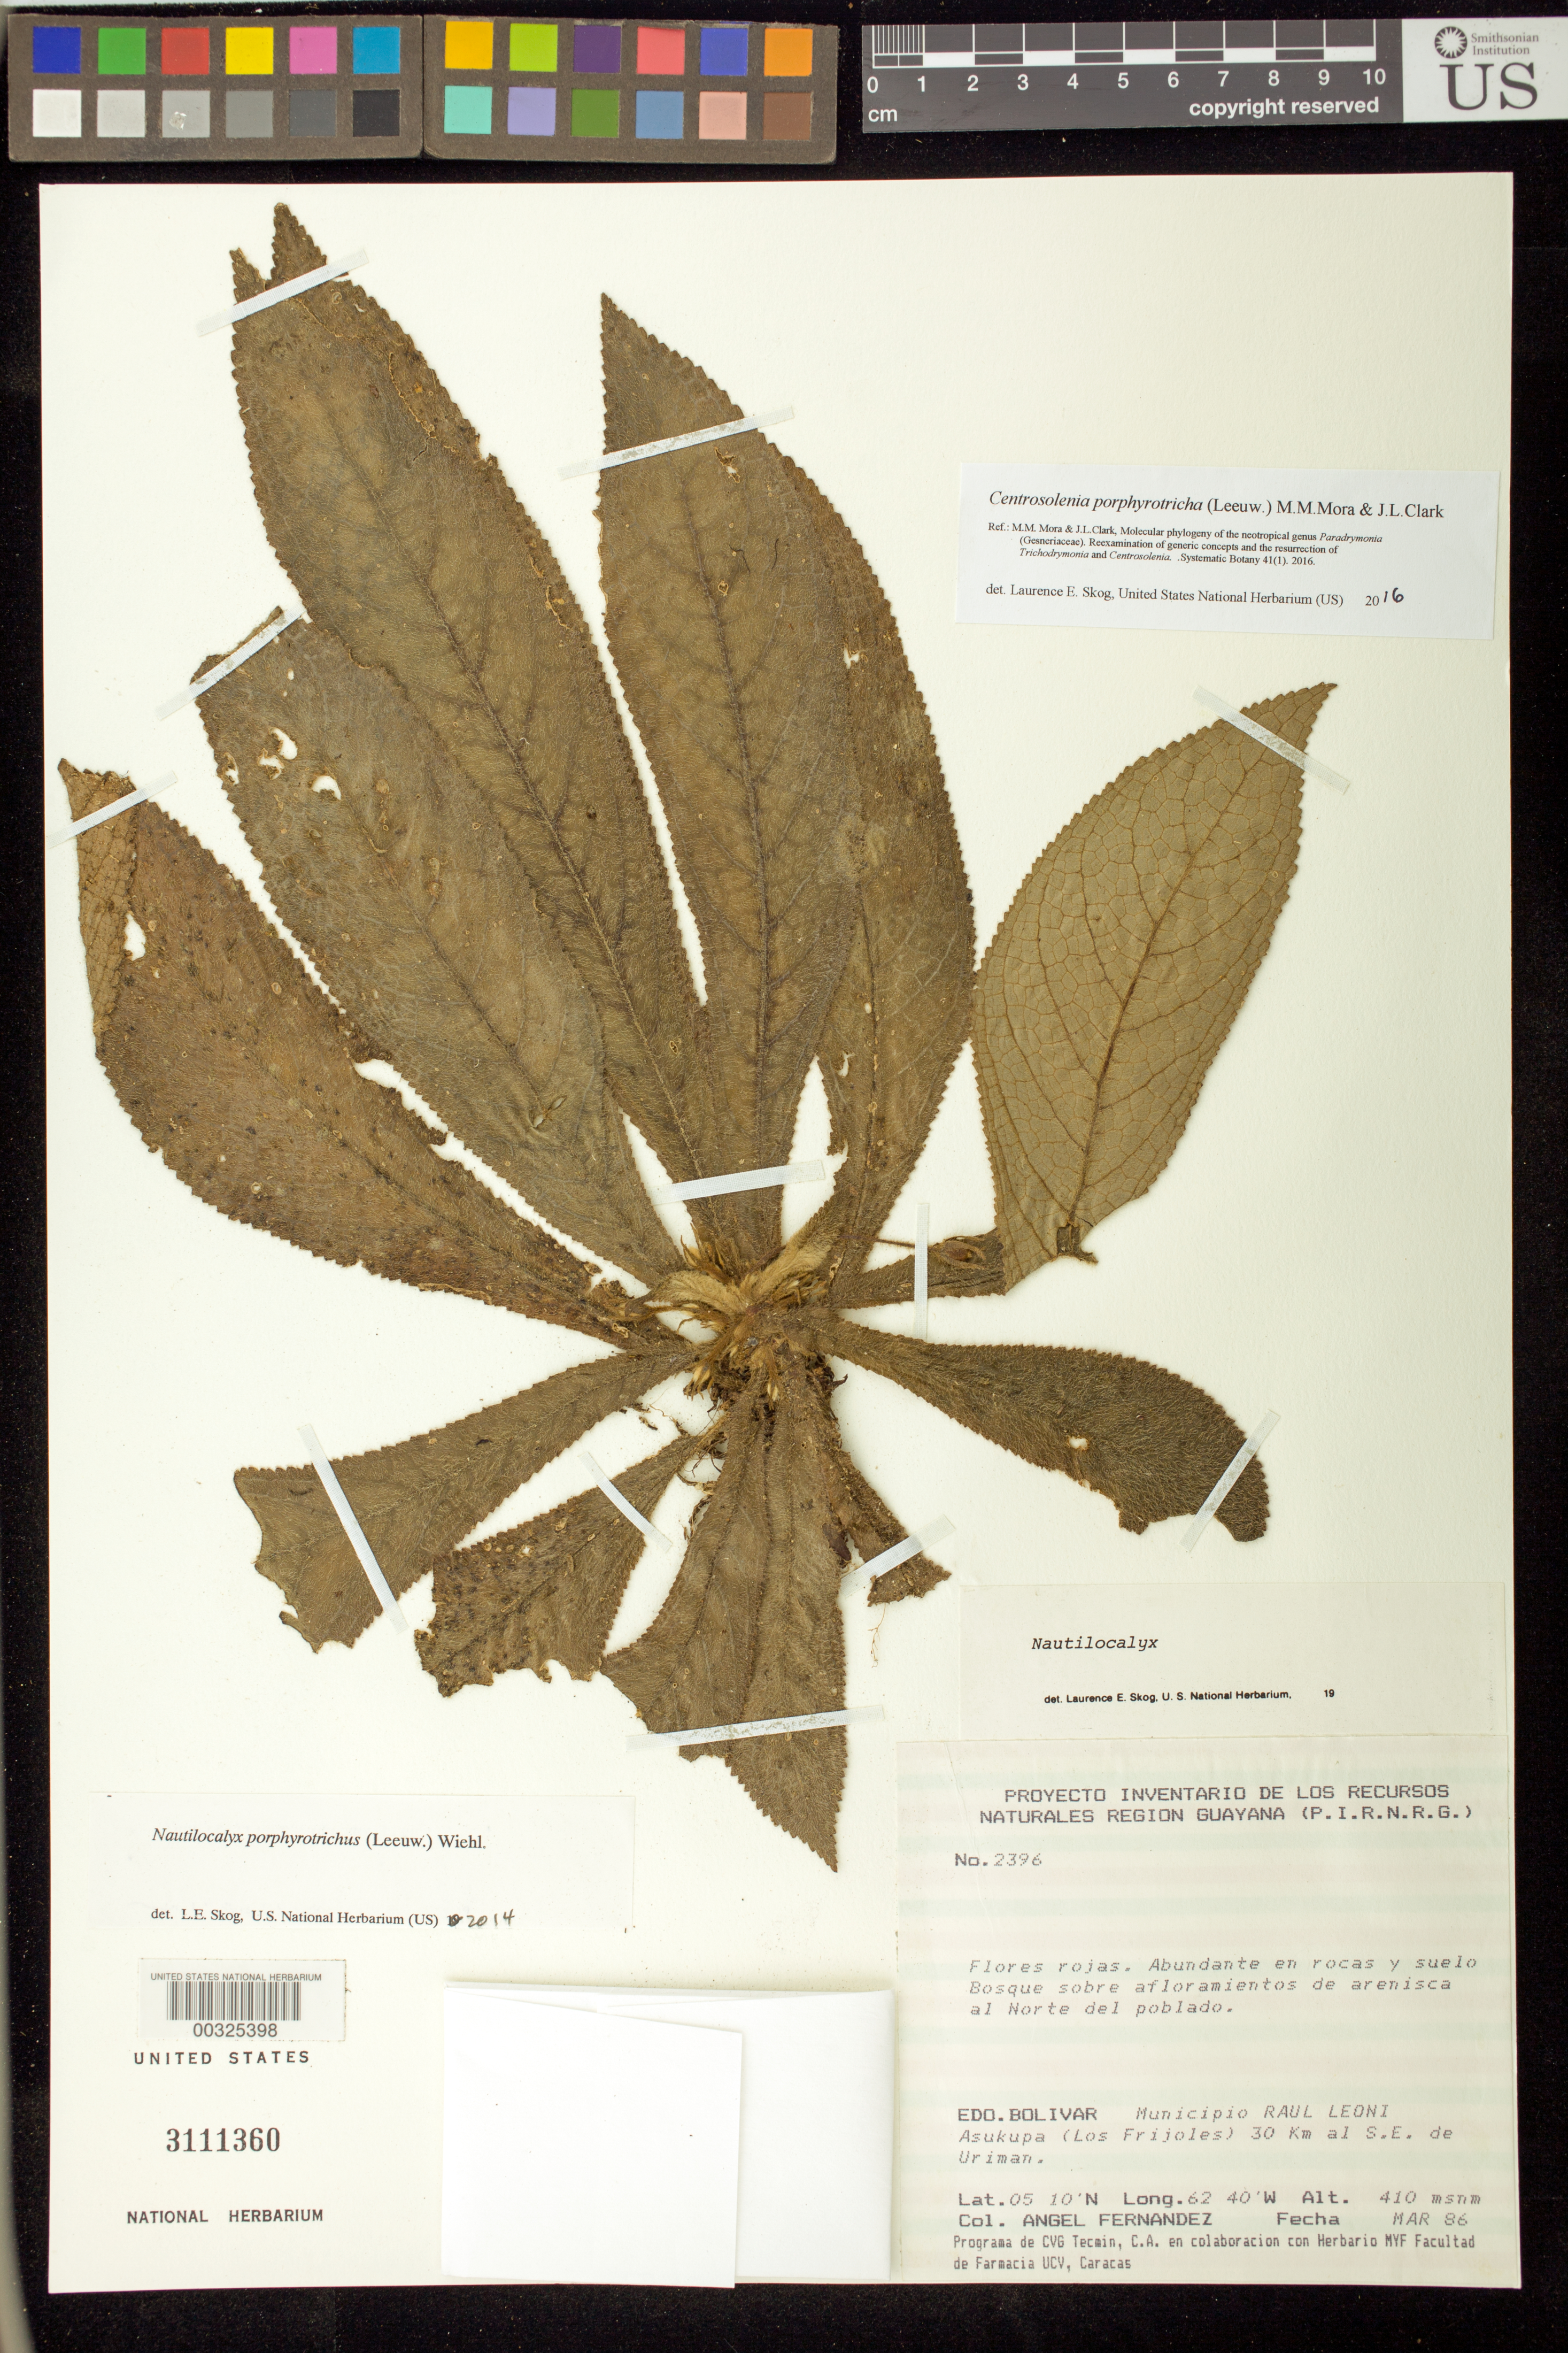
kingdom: Plantae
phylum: Tracheophyta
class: Magnoliopsida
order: Lamiales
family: Gesneriaceae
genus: Centrosolenia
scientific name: Centrosolenia porphyrotricha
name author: (Leeuw.) M.M. Mora & J.L. Clark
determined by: Skog, Laurence E.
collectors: A. Fernández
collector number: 2396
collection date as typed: Mar 1986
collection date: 1986-03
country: Venezuela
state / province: Bolívar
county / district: Angostura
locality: Mun. of Raúl Leoni [=Angostura]. Asukupak, 30 km SE of Uriman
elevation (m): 410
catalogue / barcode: US 3111360